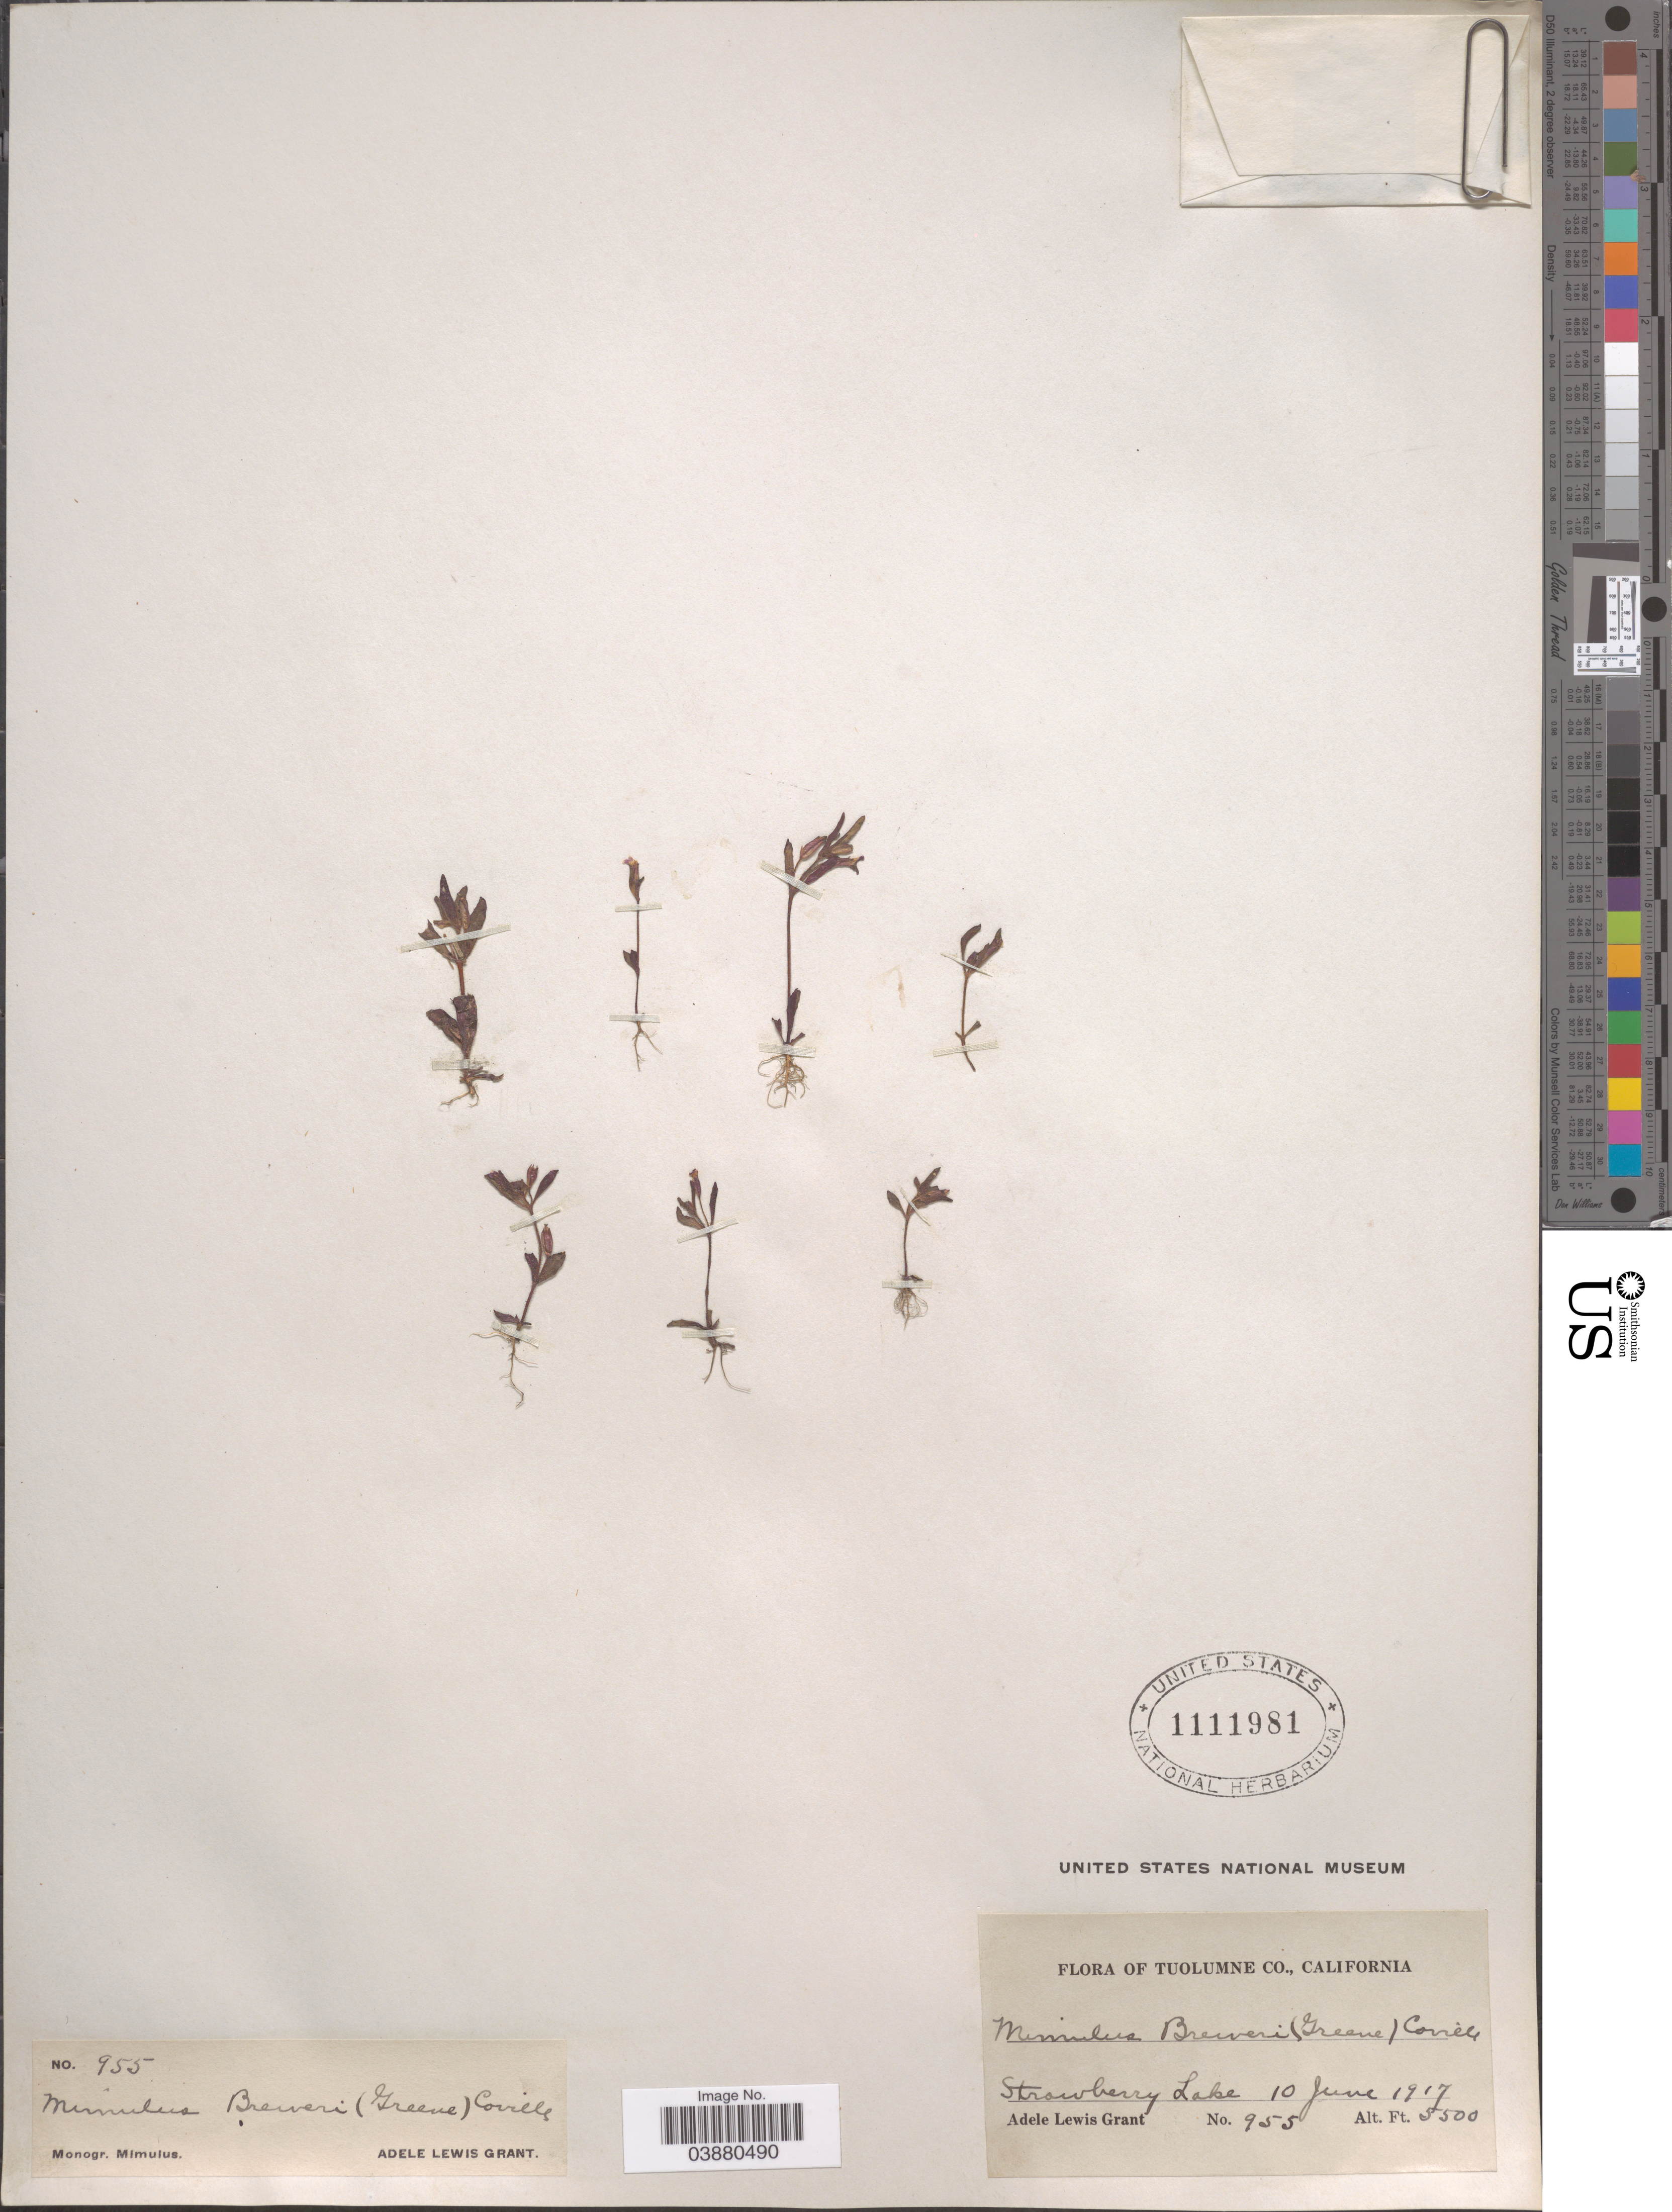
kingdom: Plantae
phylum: Tracheophyta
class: Magnoliopsida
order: Lamiales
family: Phrymaceae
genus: Mimulus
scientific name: Mimulus breweri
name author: (Greene) Coville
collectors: A. L. Grant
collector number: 955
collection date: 1917-06-10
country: United States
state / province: California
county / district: Tuolumne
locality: Tuolumne Co. Strawberry Lake.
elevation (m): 1676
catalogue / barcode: US 1111981